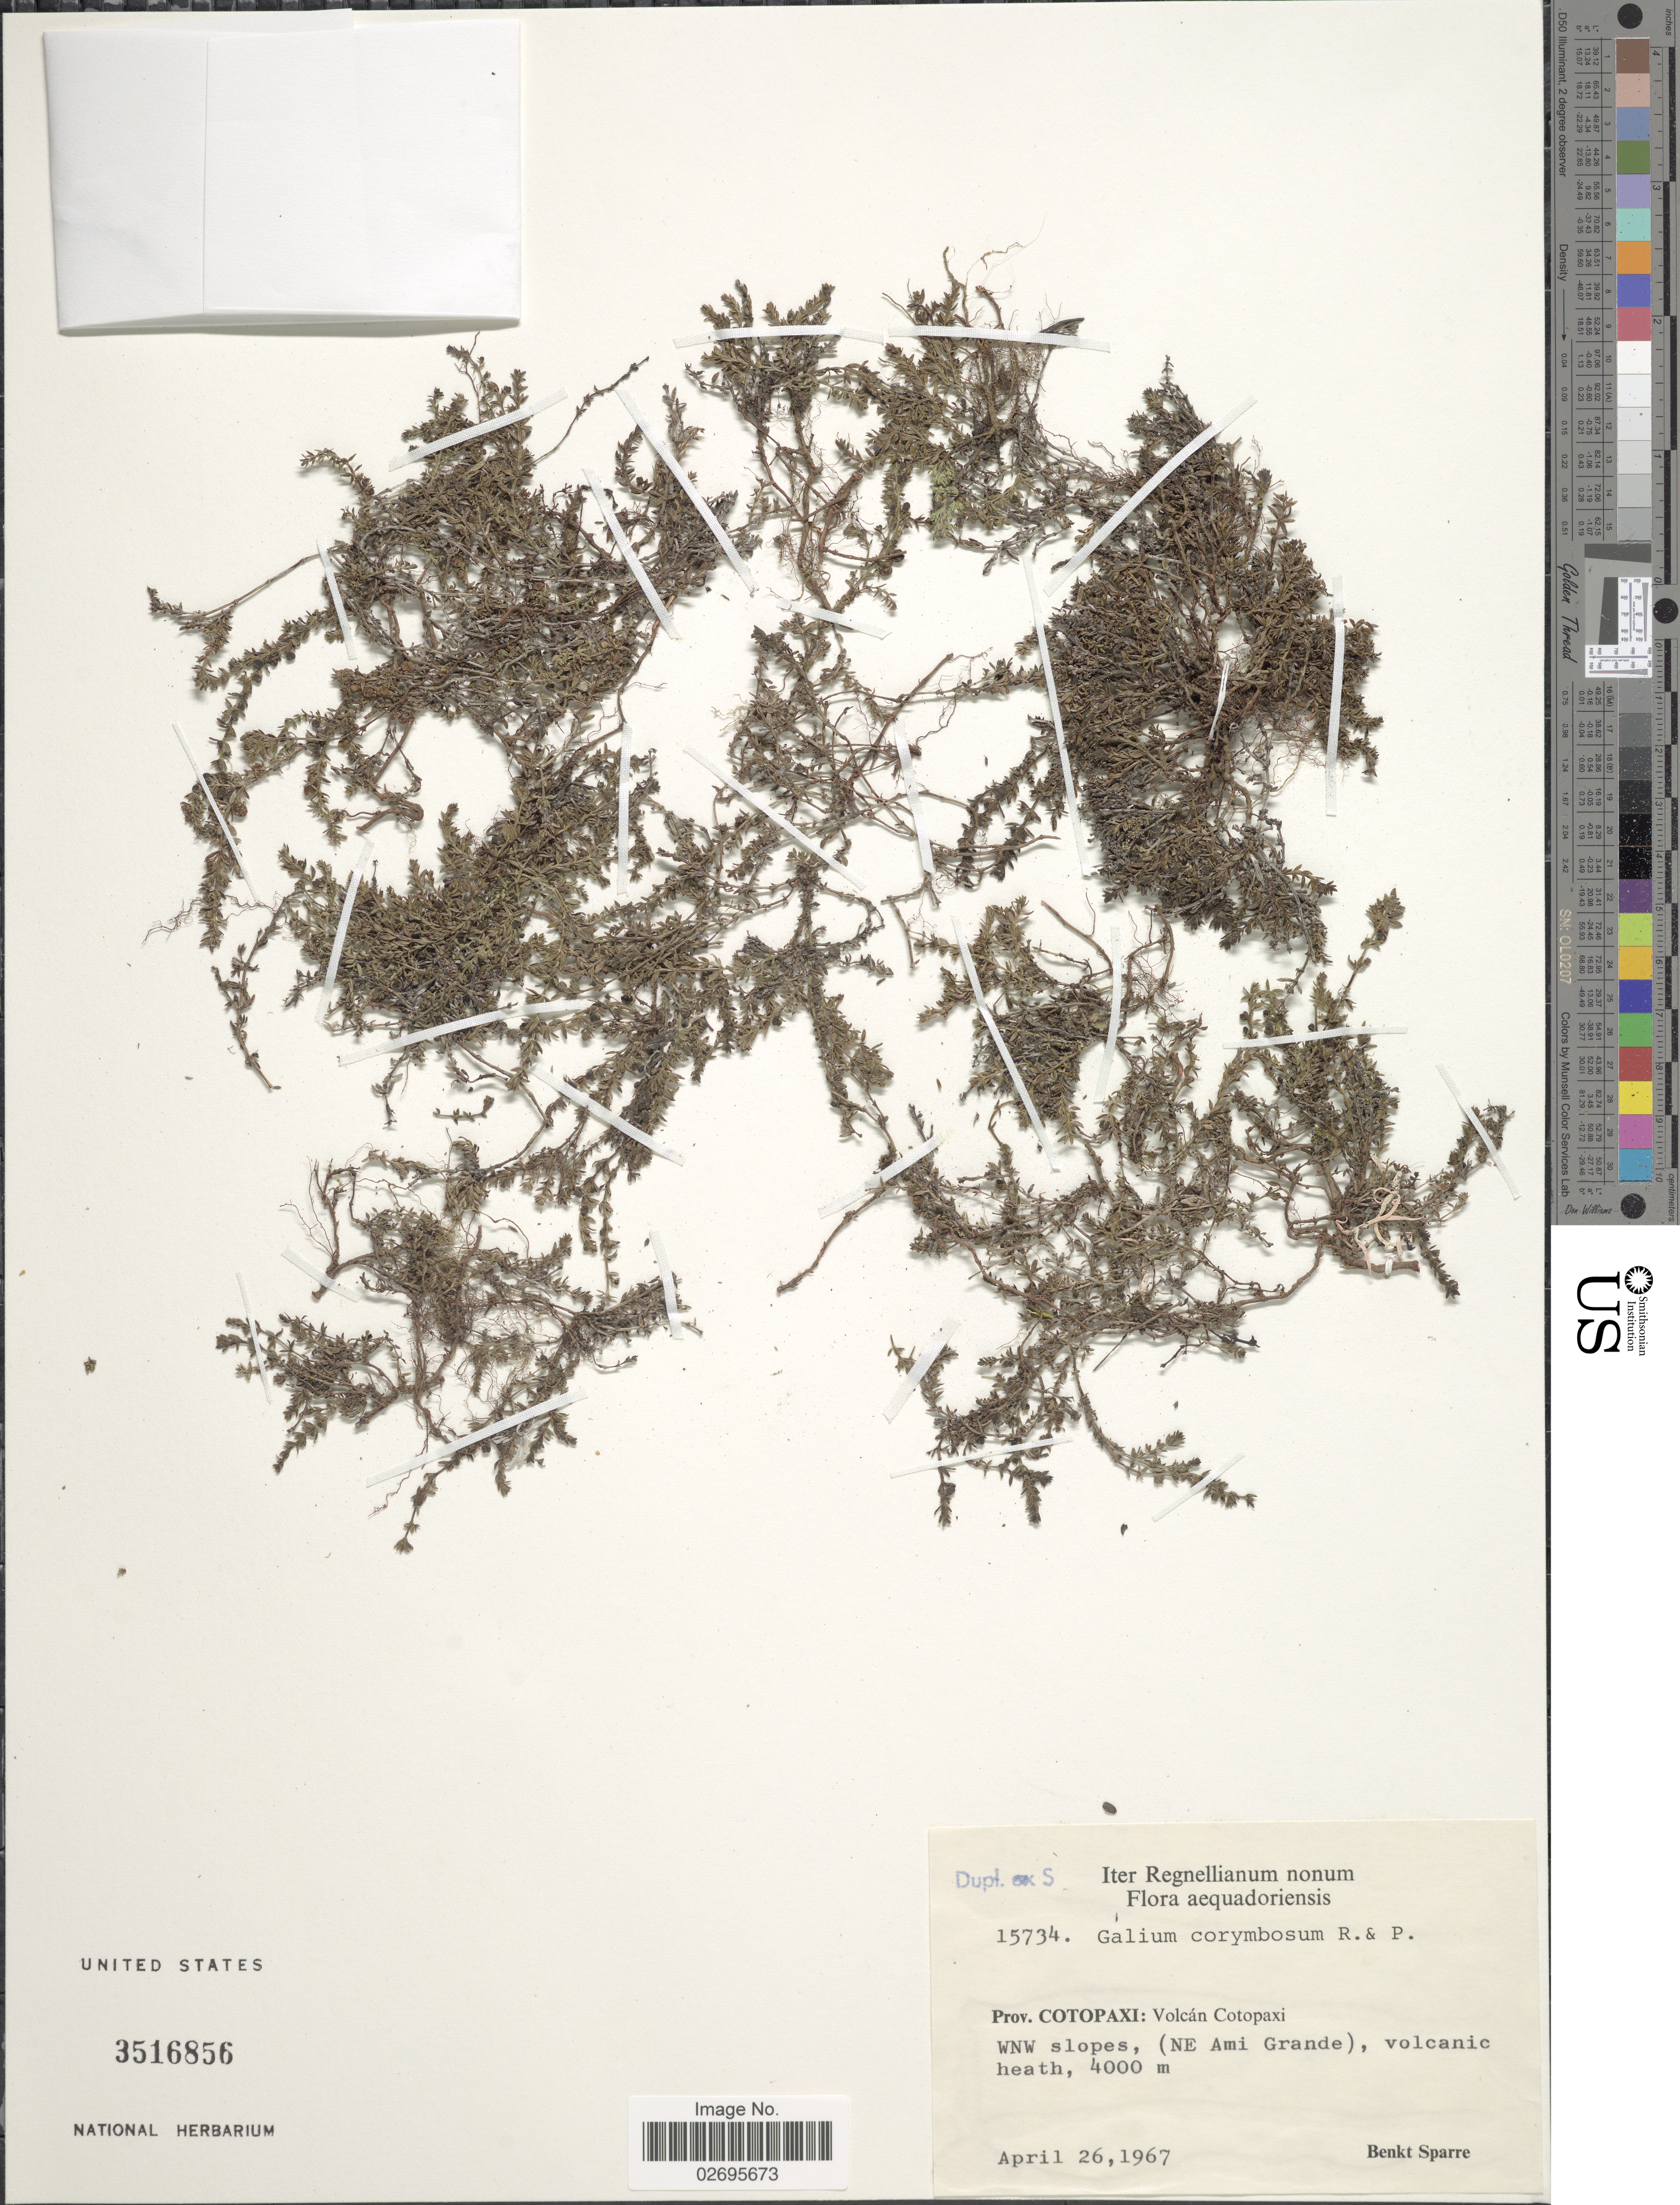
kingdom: Plantae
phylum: Tracheophyta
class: Magnoliopsida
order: Gentianales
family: Rubiaceae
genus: Galium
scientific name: Galium corymbosum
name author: Ruiz & Pav.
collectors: B. Sparre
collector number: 15734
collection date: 1967-04-26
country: Ecuador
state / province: Cotopaxi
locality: Prov. Cotopaxi: Volcan Cotopaxi, WNW slopes, (NE Ami Grande)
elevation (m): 4000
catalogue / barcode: US 3516856